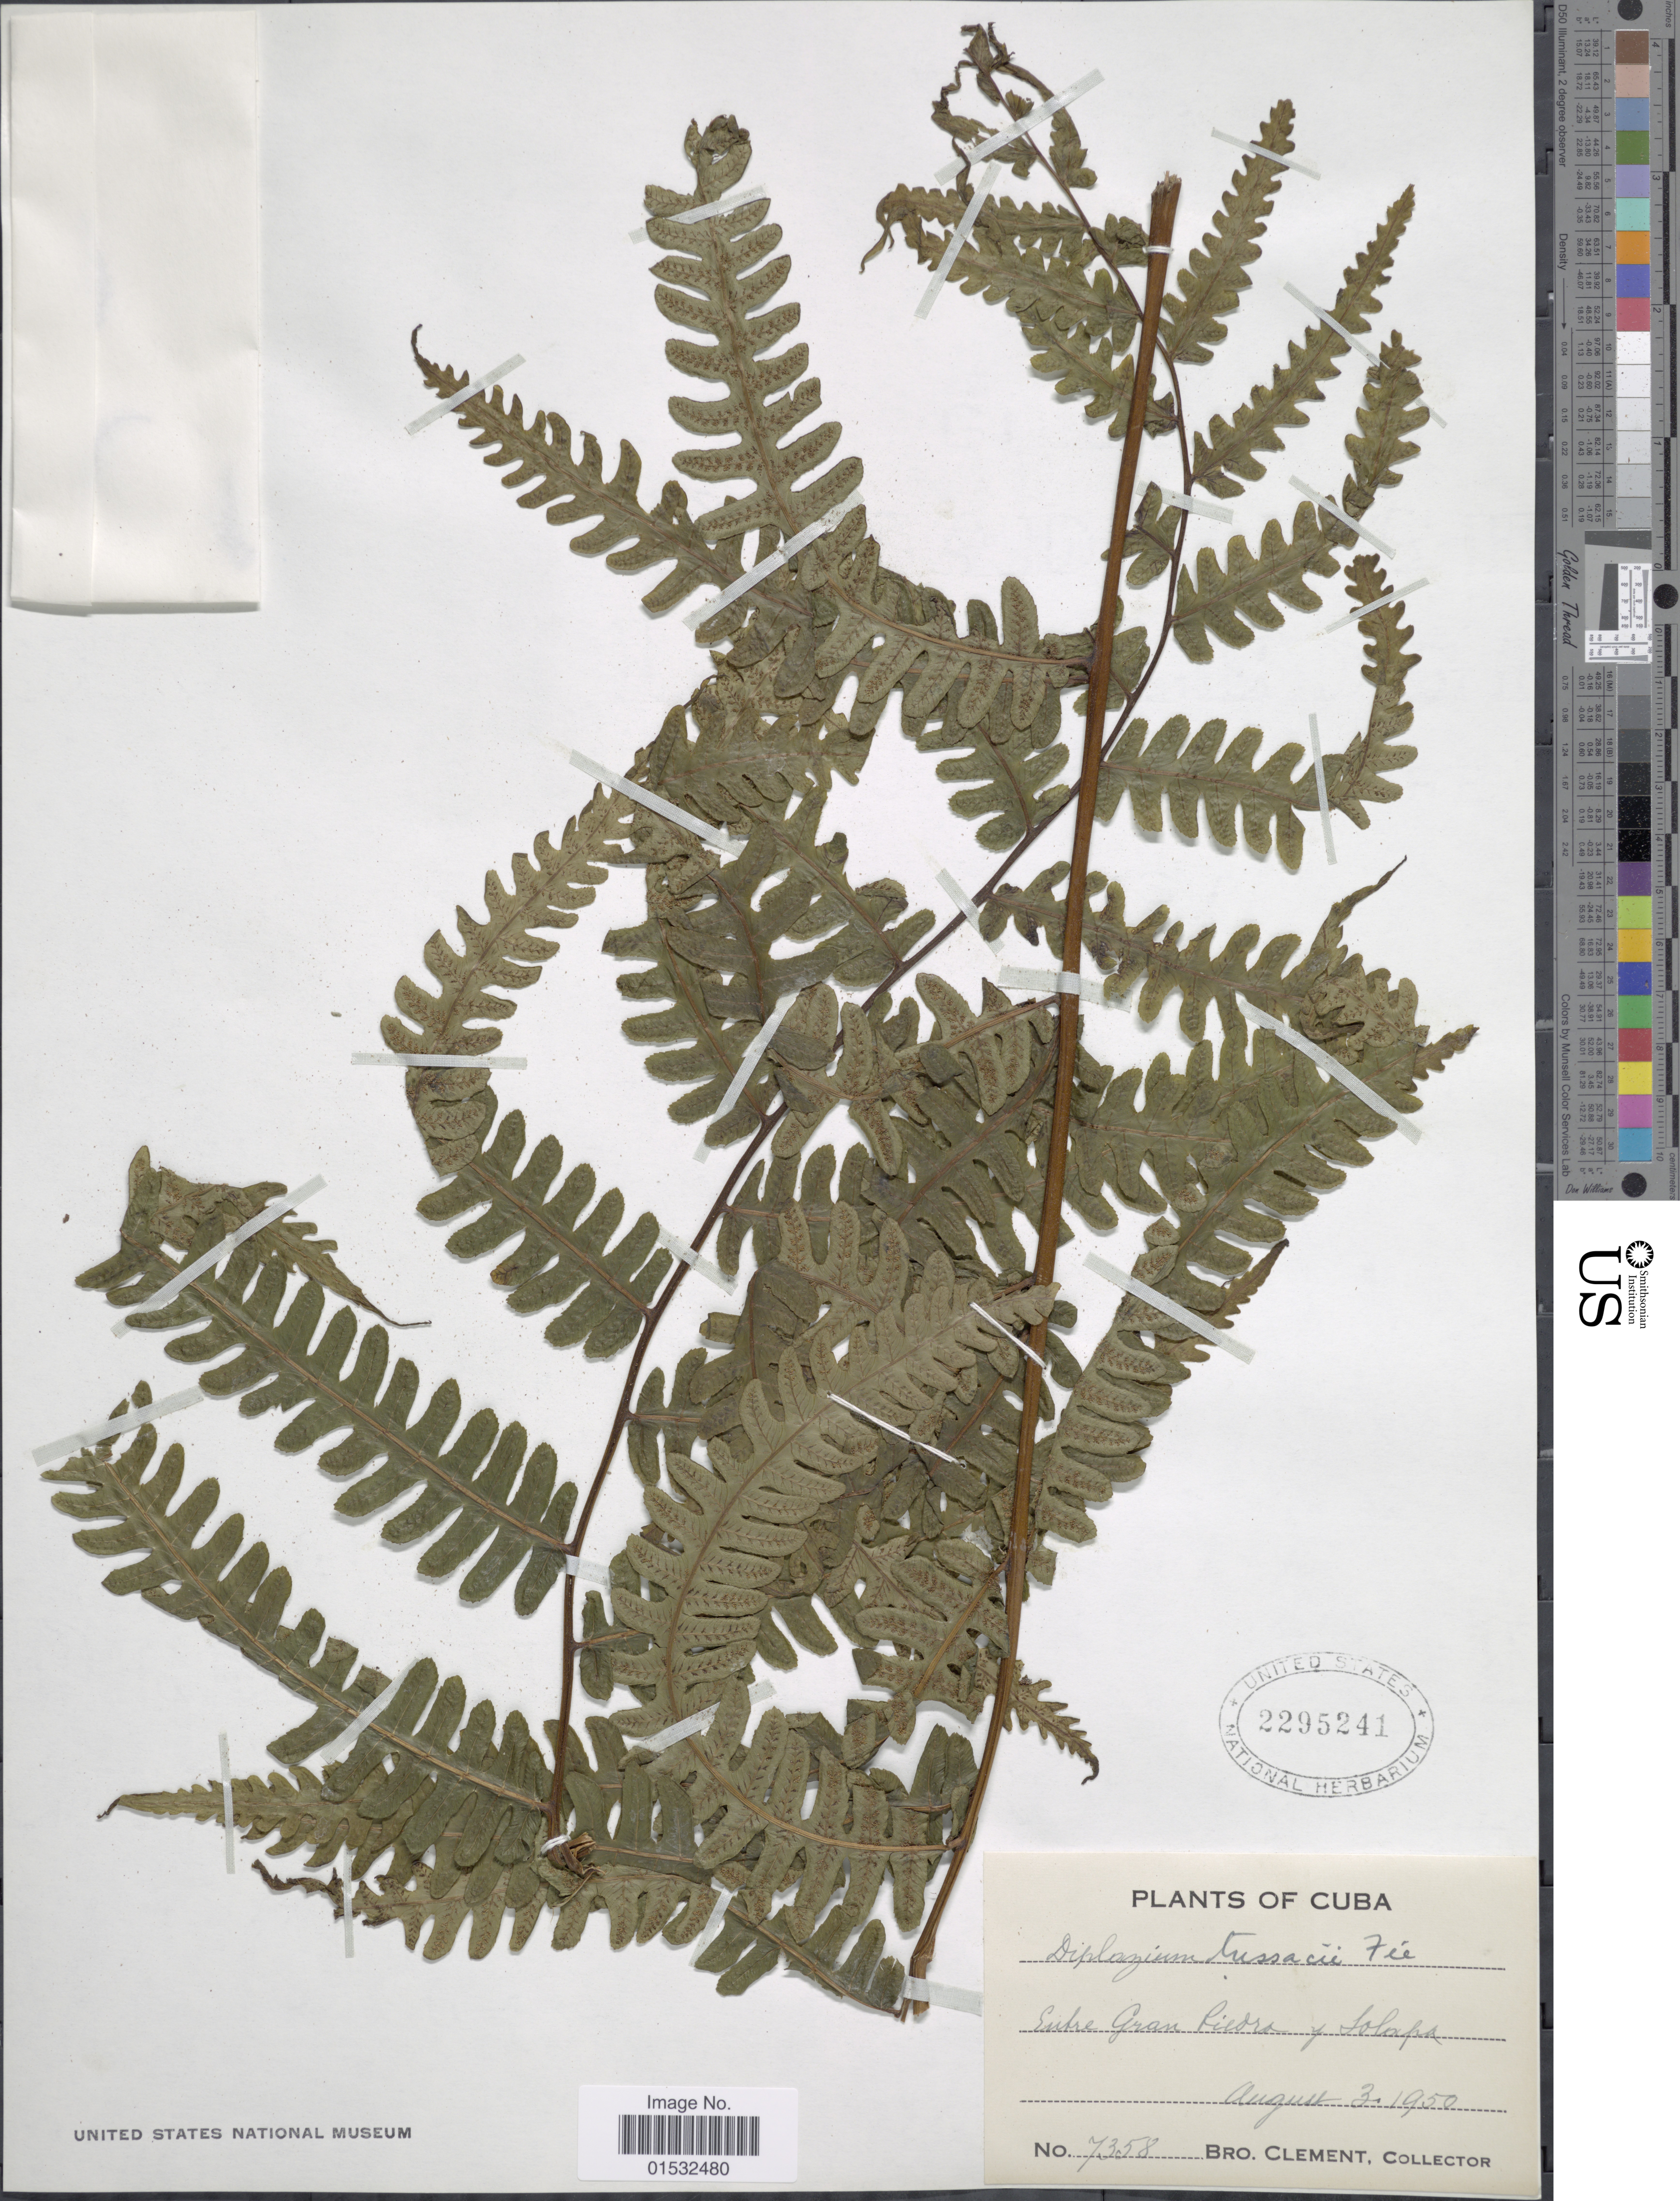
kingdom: Plantae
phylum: Tracheophyta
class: Polypodiopsida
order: Polypodiales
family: Athyriaceae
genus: Diplazium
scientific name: Diplazium tussacii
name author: Fée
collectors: B. Clement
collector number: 7358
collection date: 1950-08-03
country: Cuba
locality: Entre Gran Piedra y Solapa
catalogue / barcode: US 2295241